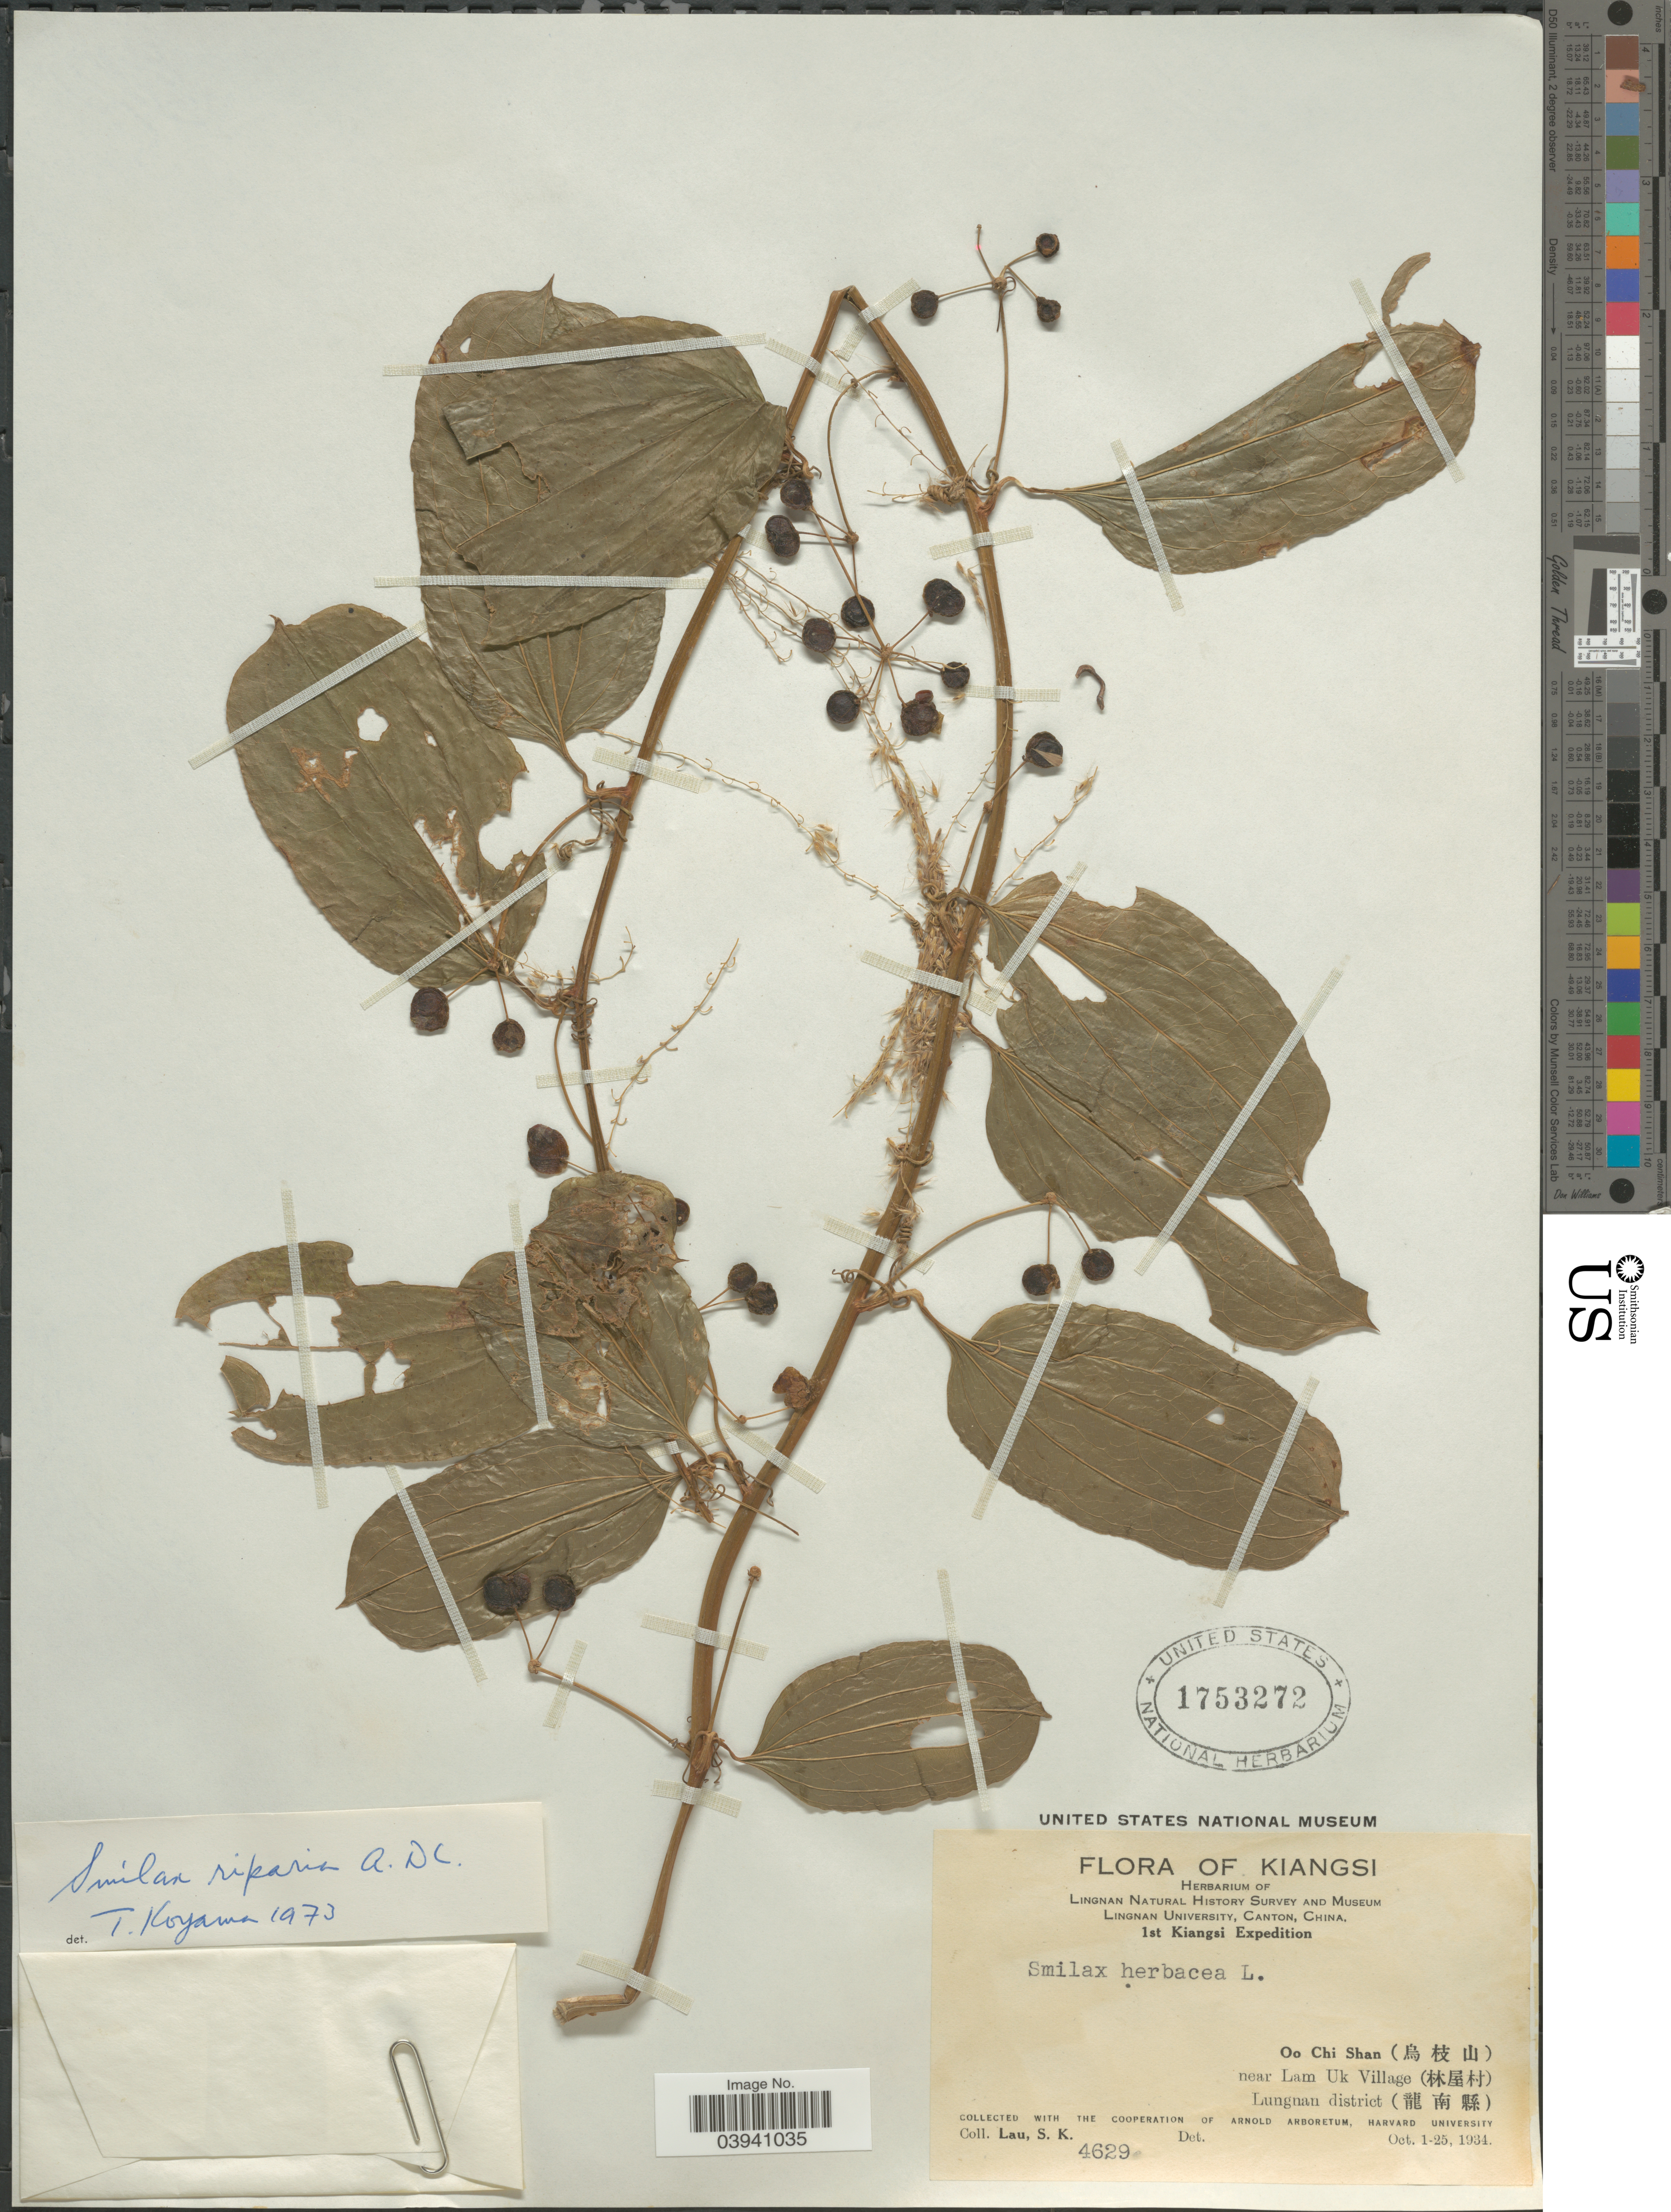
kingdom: Plantae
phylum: Tracheophyta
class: Liliopsida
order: Liliales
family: Smilacaceae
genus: Smilax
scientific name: Smilax riparia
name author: A. DC.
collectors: S. K. Lau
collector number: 4629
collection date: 1934-10-01/1934-10-25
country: China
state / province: Jiangxi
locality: Kiangsi. Oo Chi Shan (X) near Lam Uk Village (X) Lungnan district (X).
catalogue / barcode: US 1753272